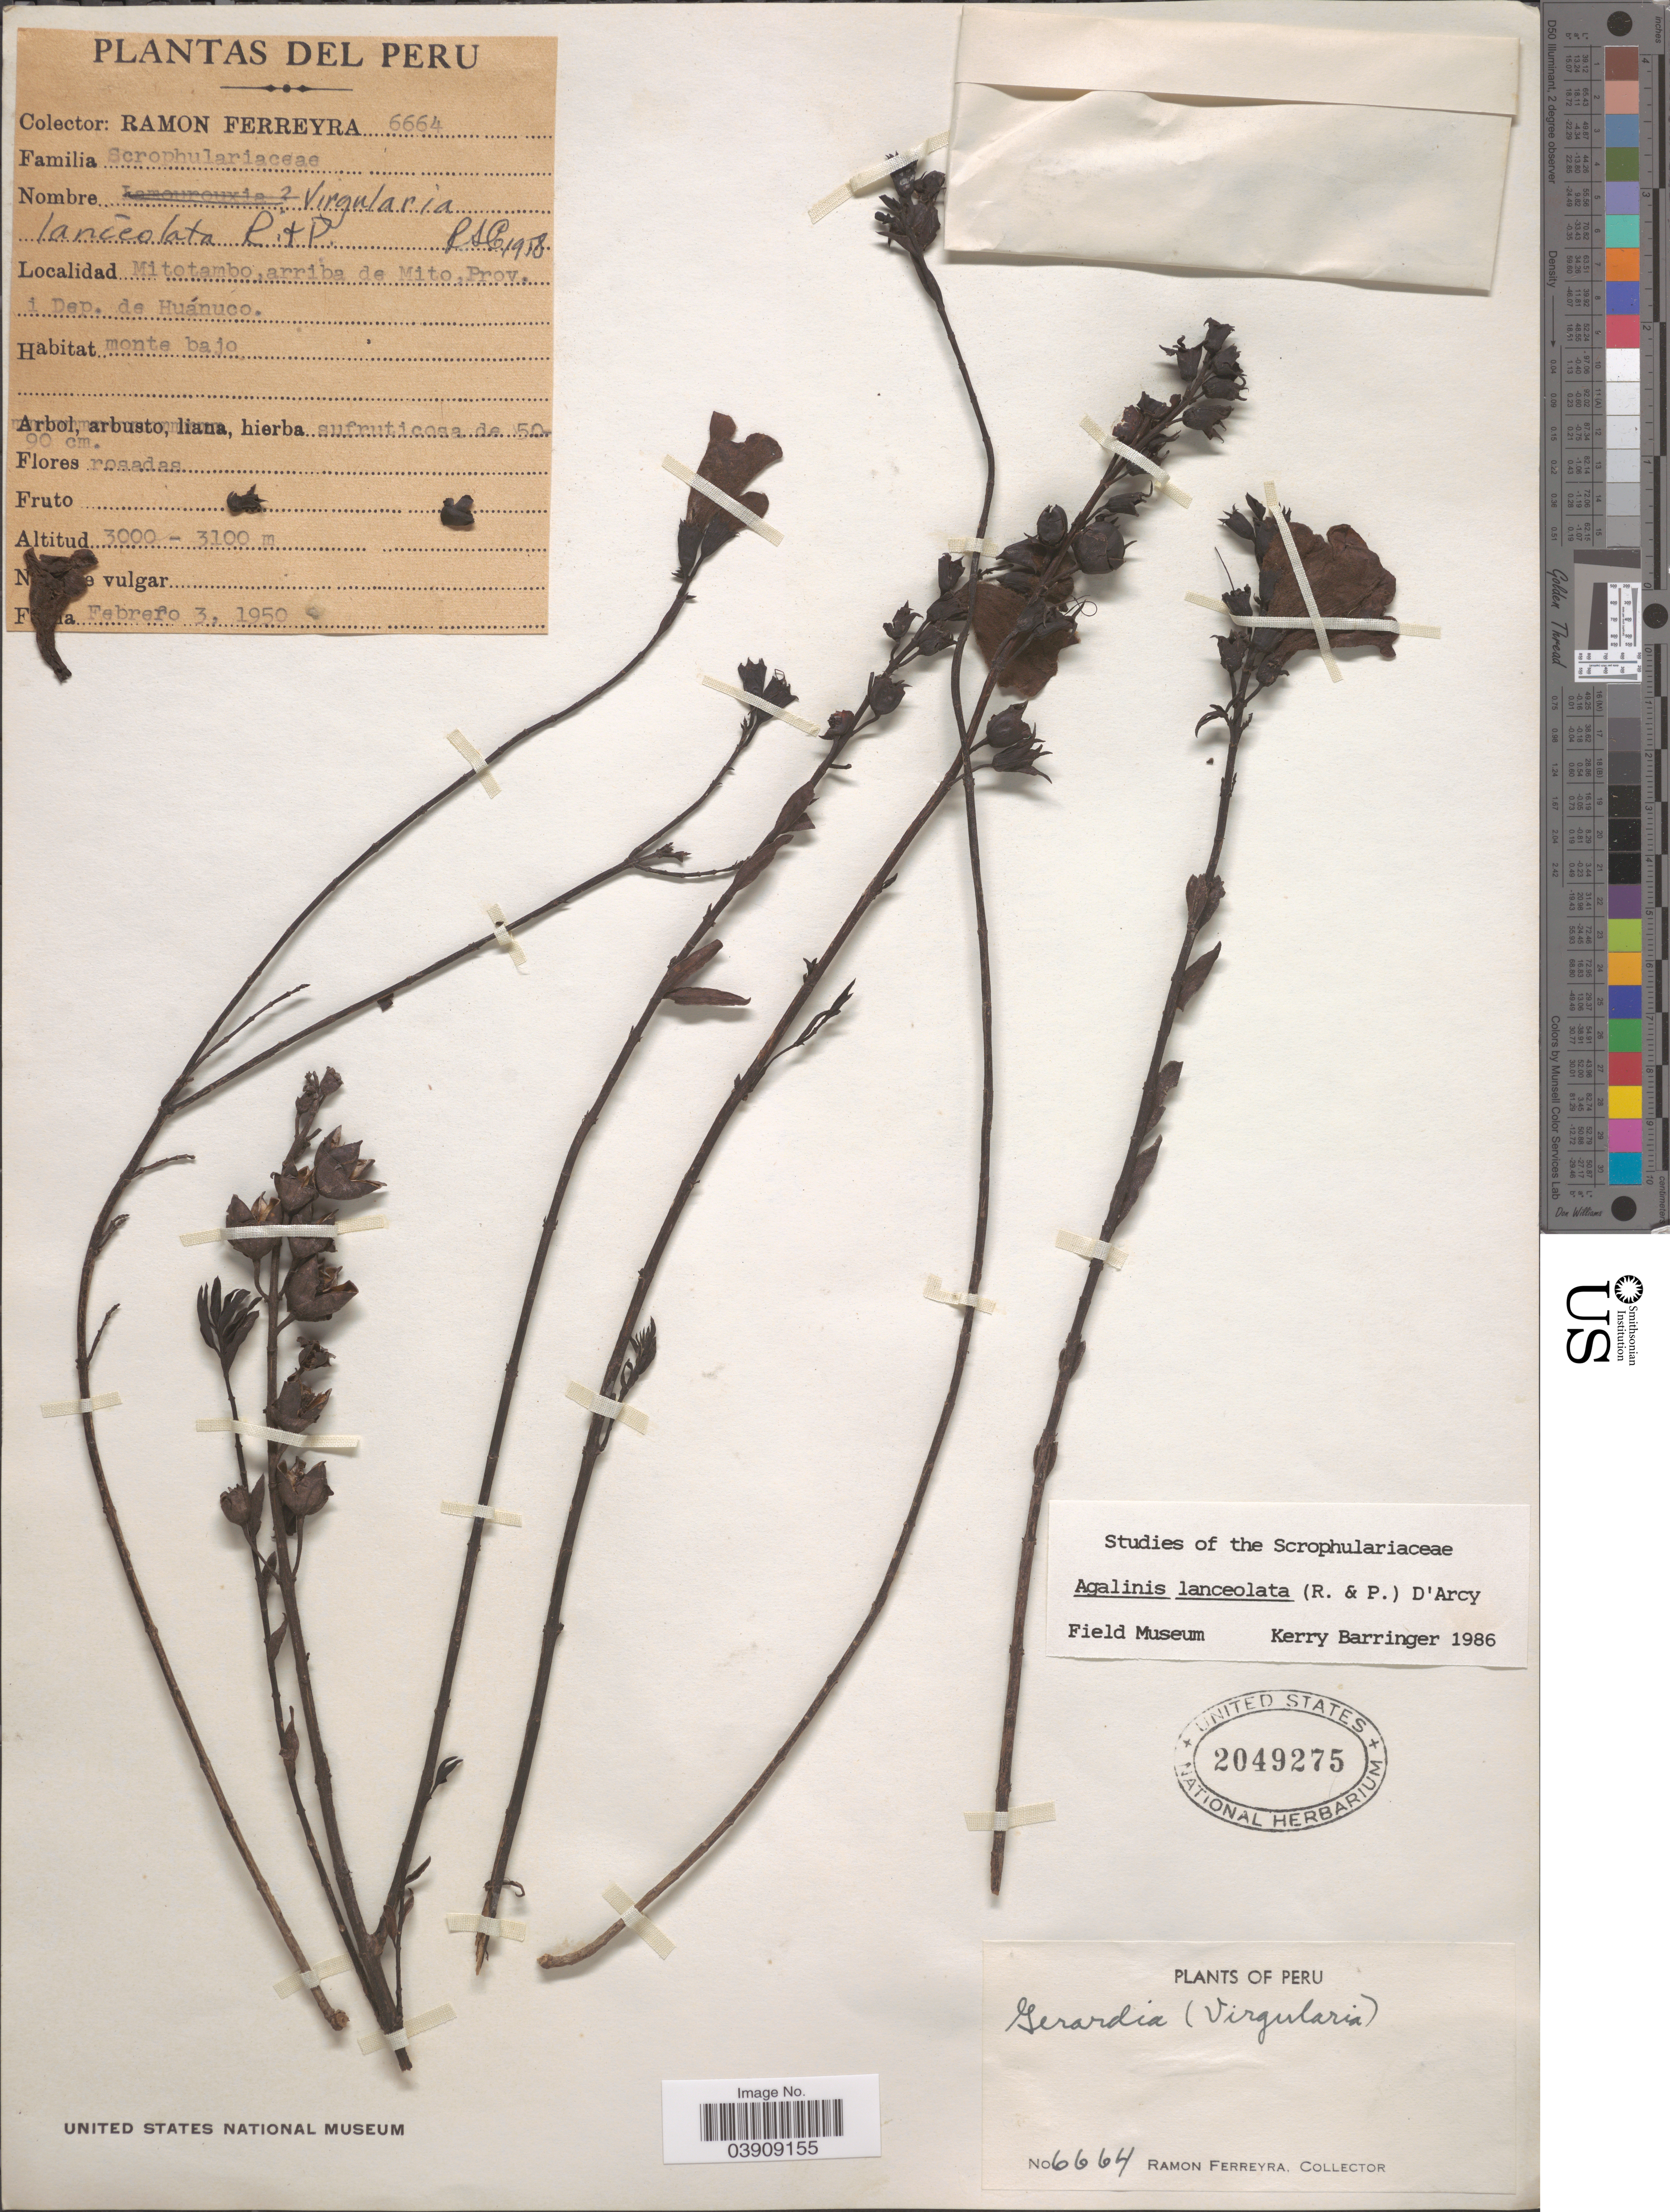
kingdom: Plantae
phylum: Tracheophyta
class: Magnoliopsida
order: Lamiales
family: Orobanchaceae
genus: Agalinis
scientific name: Agalinis lanceolata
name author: (Ruiz & Pav.) D'Arcy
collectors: R. A. Ferreyra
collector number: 6664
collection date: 1950-02-03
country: Peru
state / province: Huánuco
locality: Mitotambo, arriba de Mito, Prov. i Dep. de Huánuco.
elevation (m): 3000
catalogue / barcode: US 2049275